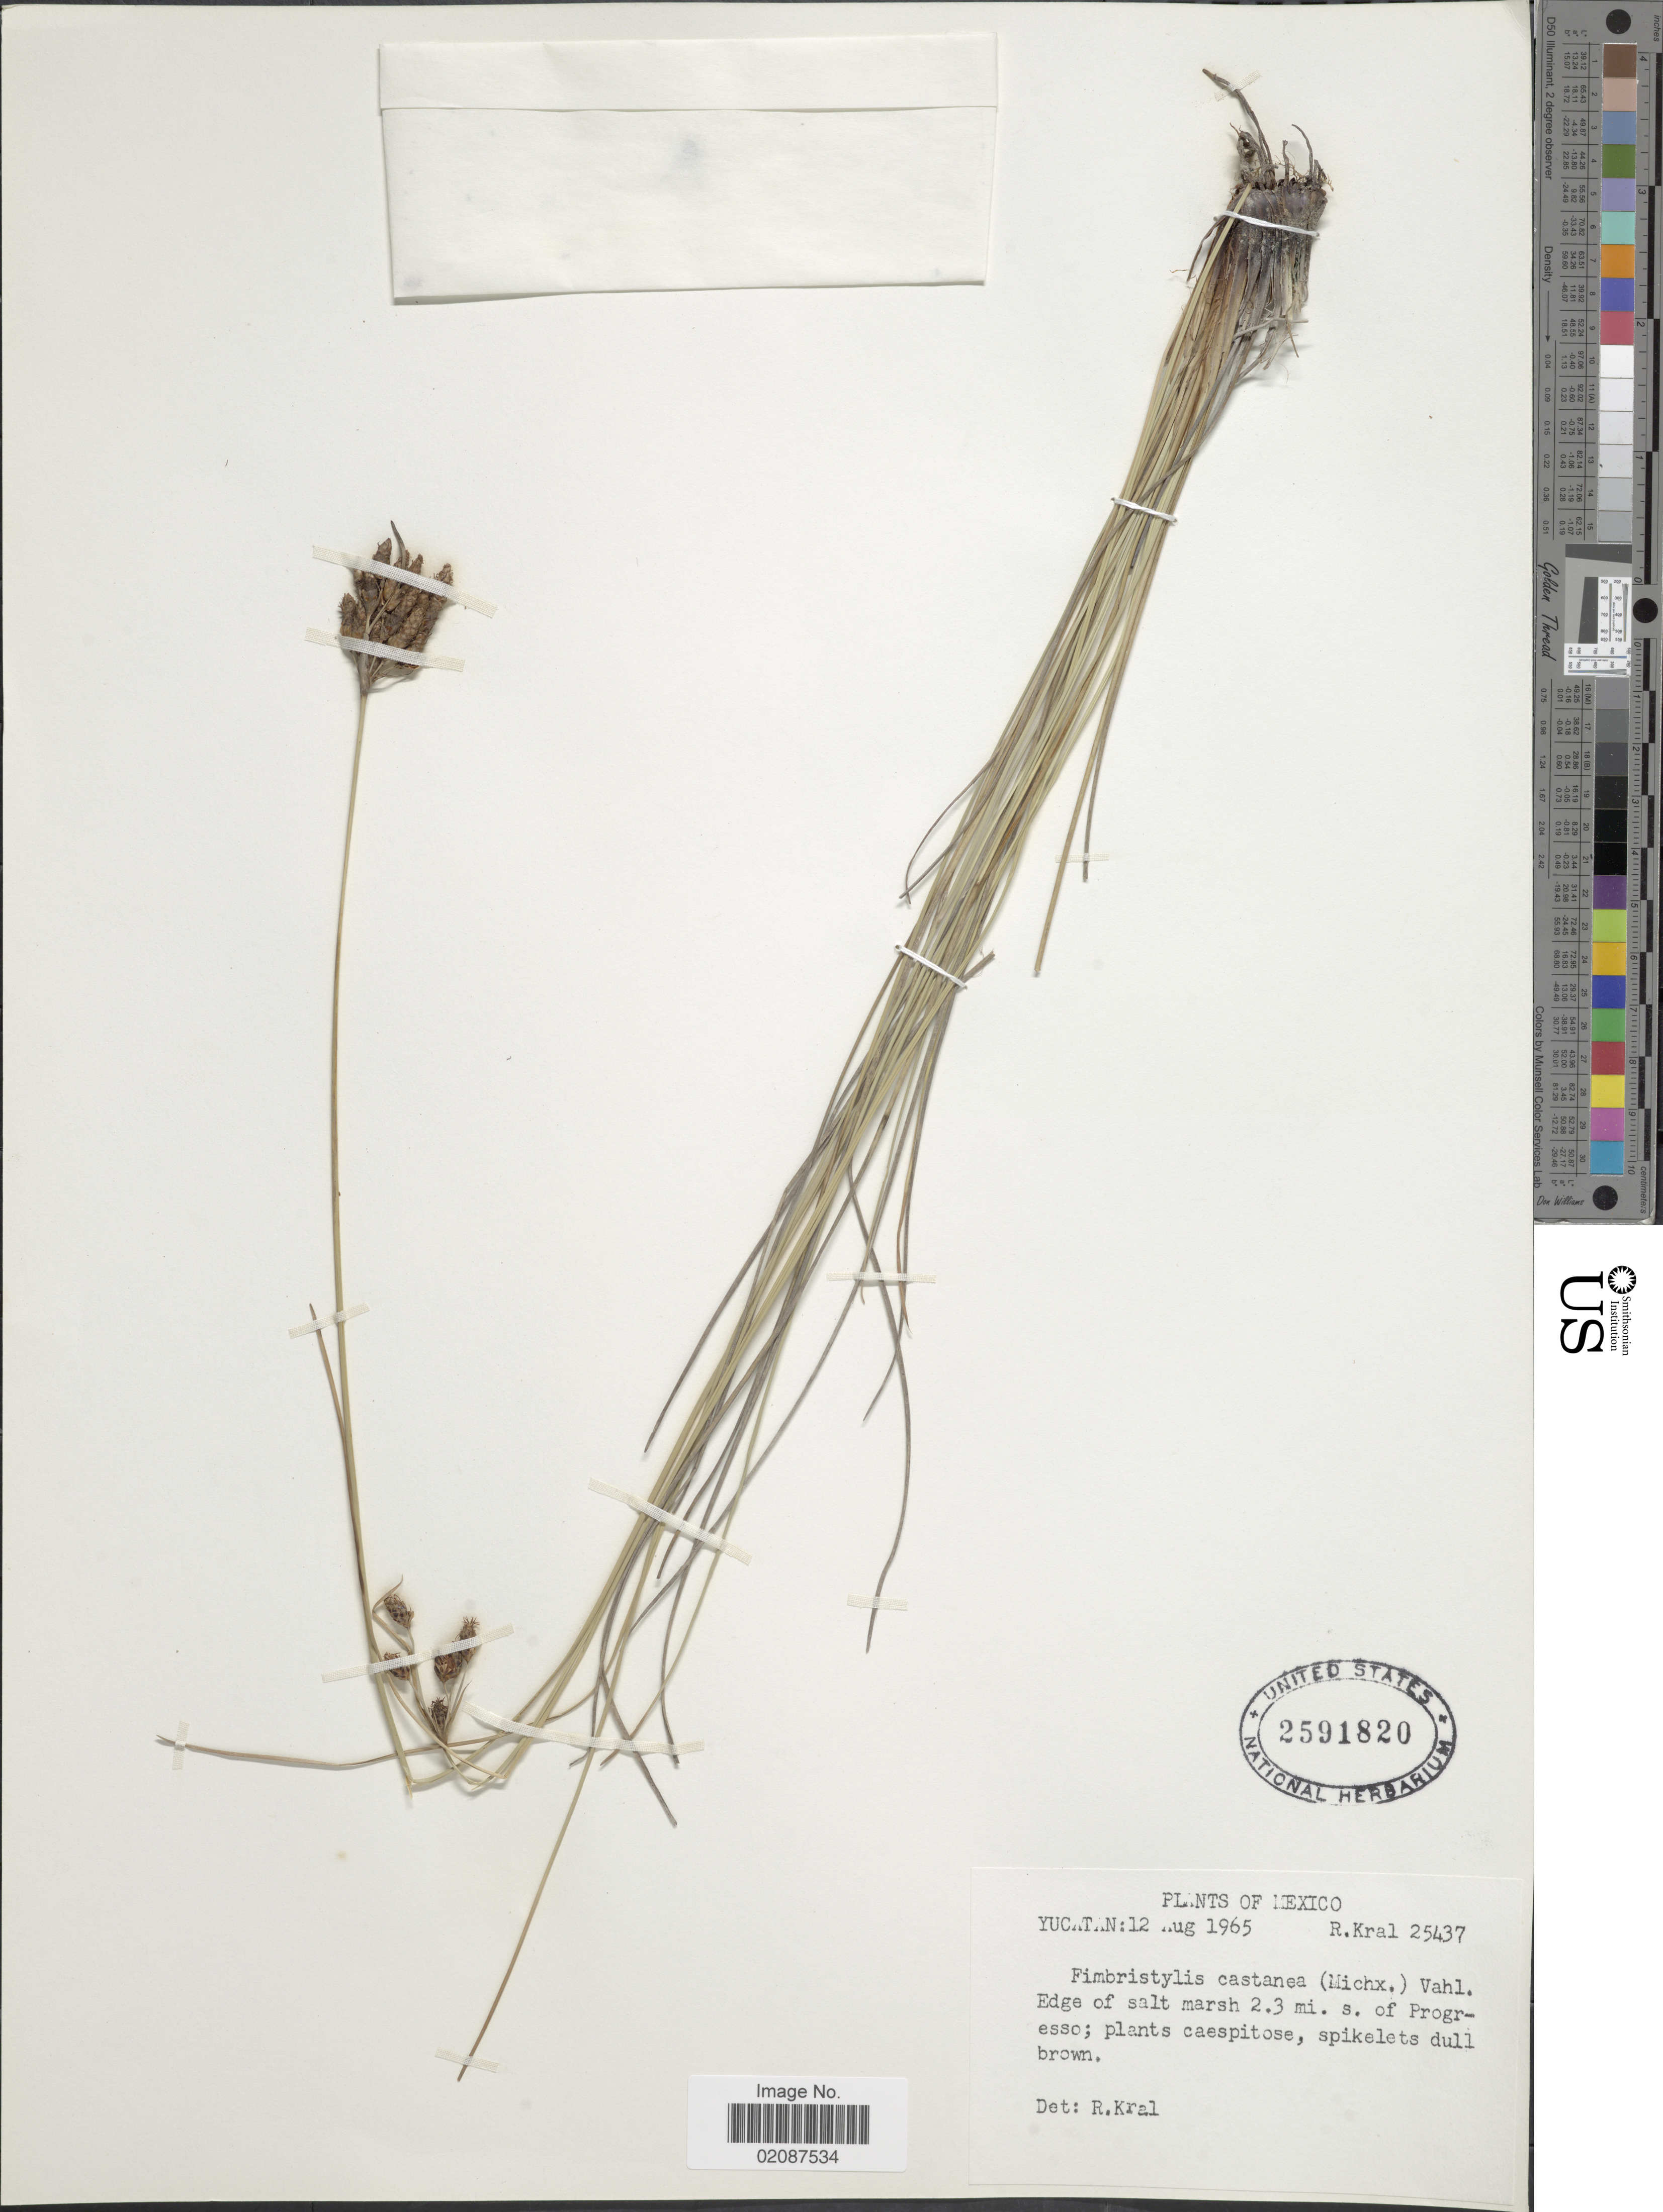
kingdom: Plantae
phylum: Tracheophyta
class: Liliopsida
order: Poales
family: Cyperaceae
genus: Fimbristylis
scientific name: Fimbristylis castanea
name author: (Michx.) Vahl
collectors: R. Kral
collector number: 25437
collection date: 1965-08-12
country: Mexico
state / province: Yucatán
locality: Edge of salt marsh 2.3 mi. s. of Progresso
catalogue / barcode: US 2591820